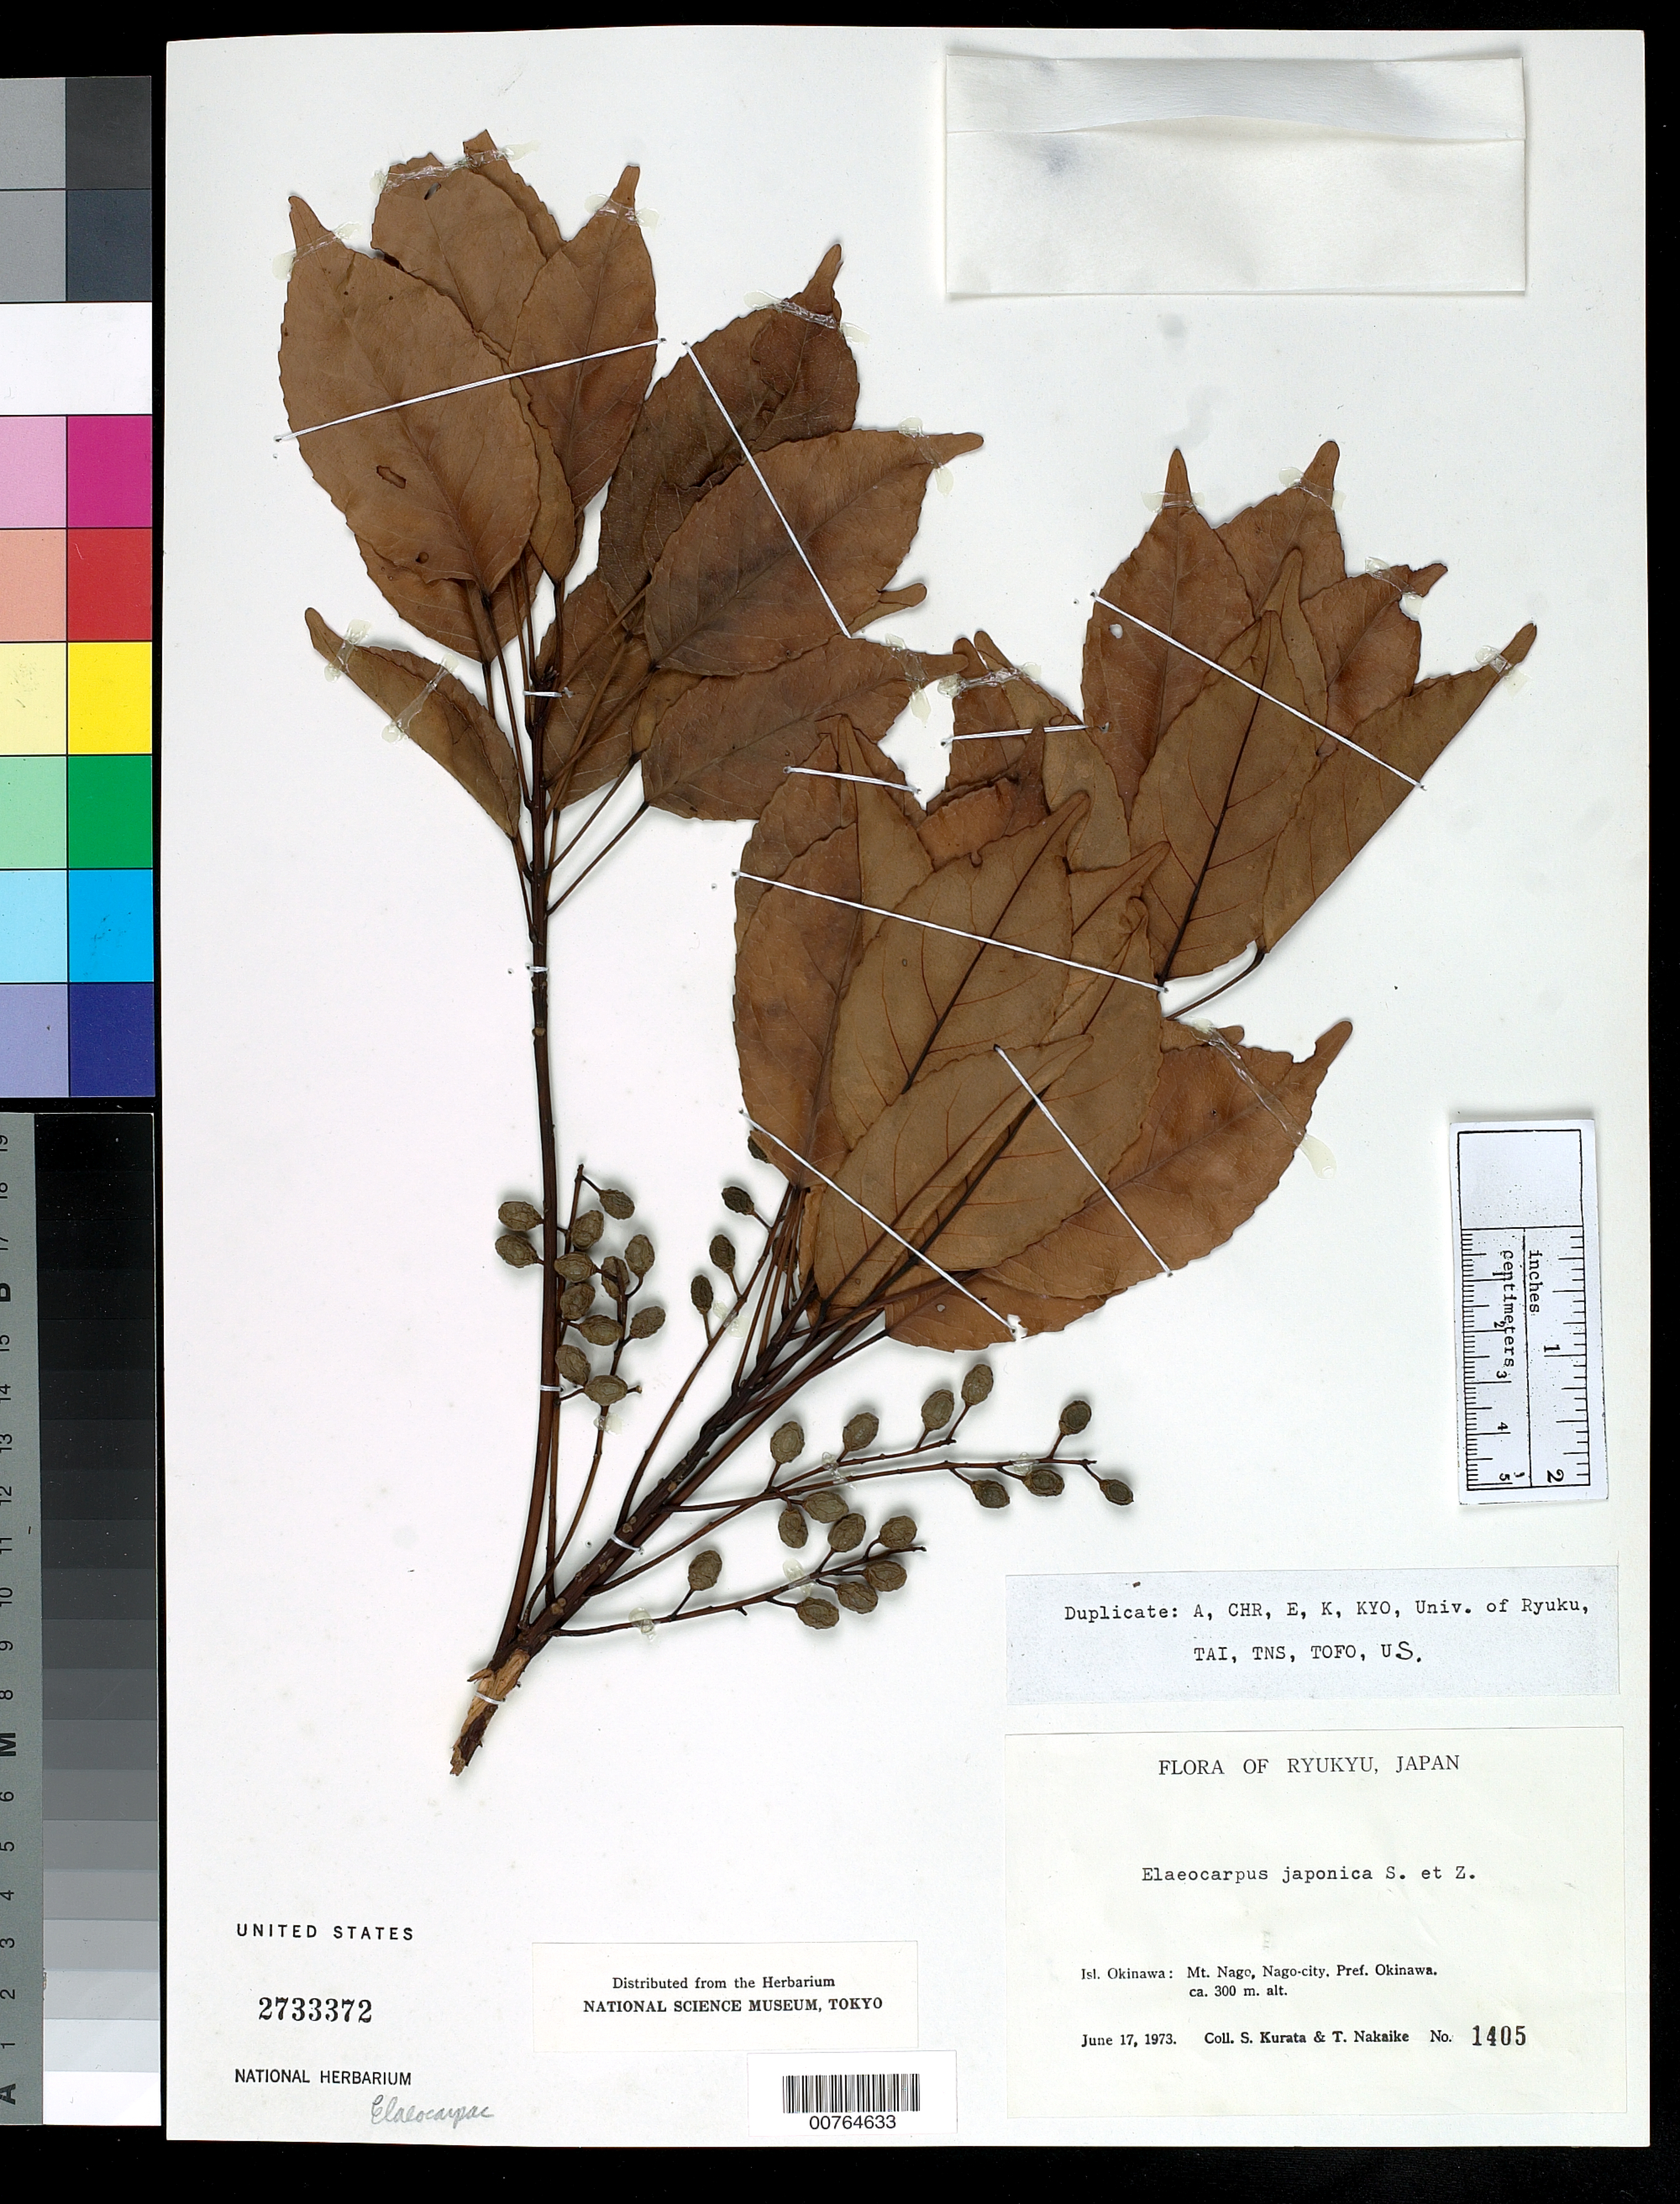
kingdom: Plantae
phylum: Tracheophyta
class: Magnoliopsida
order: Oxalidales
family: Elaeocarpaceae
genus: Elaeocarpus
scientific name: Elaeocarpus japonicus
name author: Siebold & Zucc.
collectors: Sa. Kurata & T. Nakaike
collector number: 1405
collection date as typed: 17 Jun 1973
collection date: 1973-06-17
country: Japan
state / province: Okinawa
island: Okinawa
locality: Mt. Nago, Nago-city.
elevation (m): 300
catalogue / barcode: US 2733372